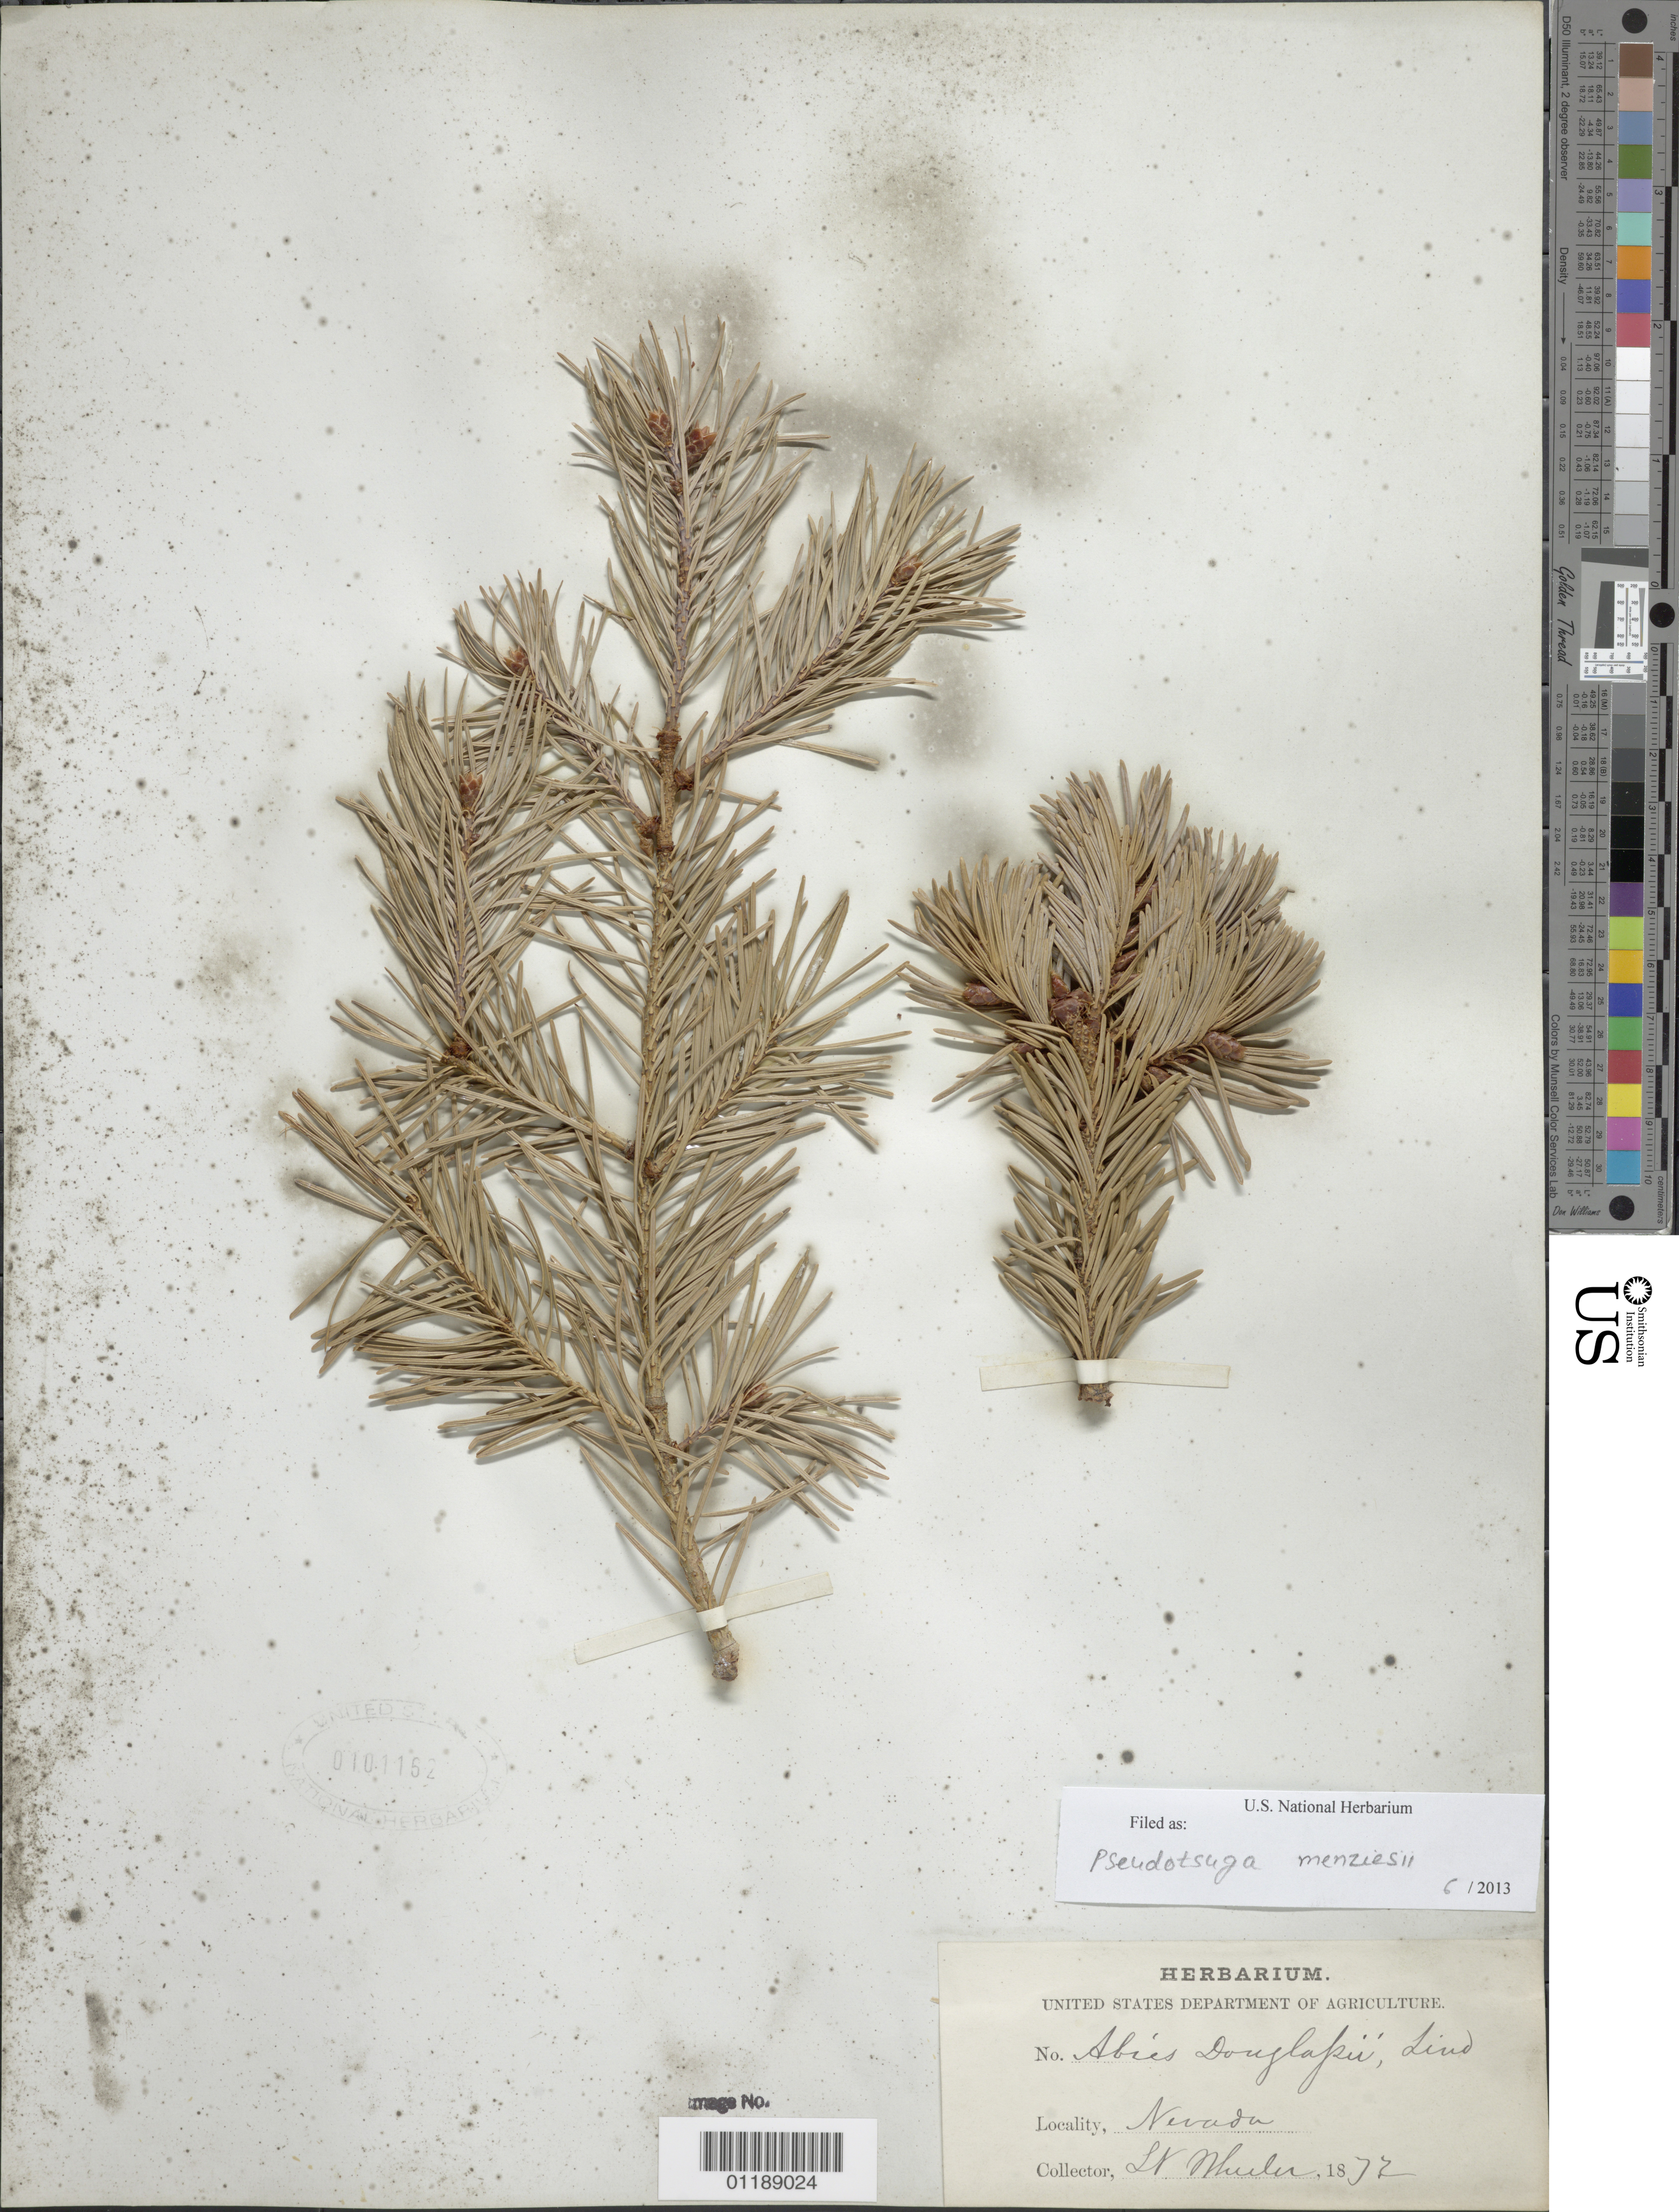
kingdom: Plantae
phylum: Tracheophyta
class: Pinopsida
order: Pinales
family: Pinaceae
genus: Pseudotsuga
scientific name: Pseudotsuga menziesii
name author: (Mirb.) Franco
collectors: -- Wheeler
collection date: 1872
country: United States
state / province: Nevada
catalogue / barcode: US 101162